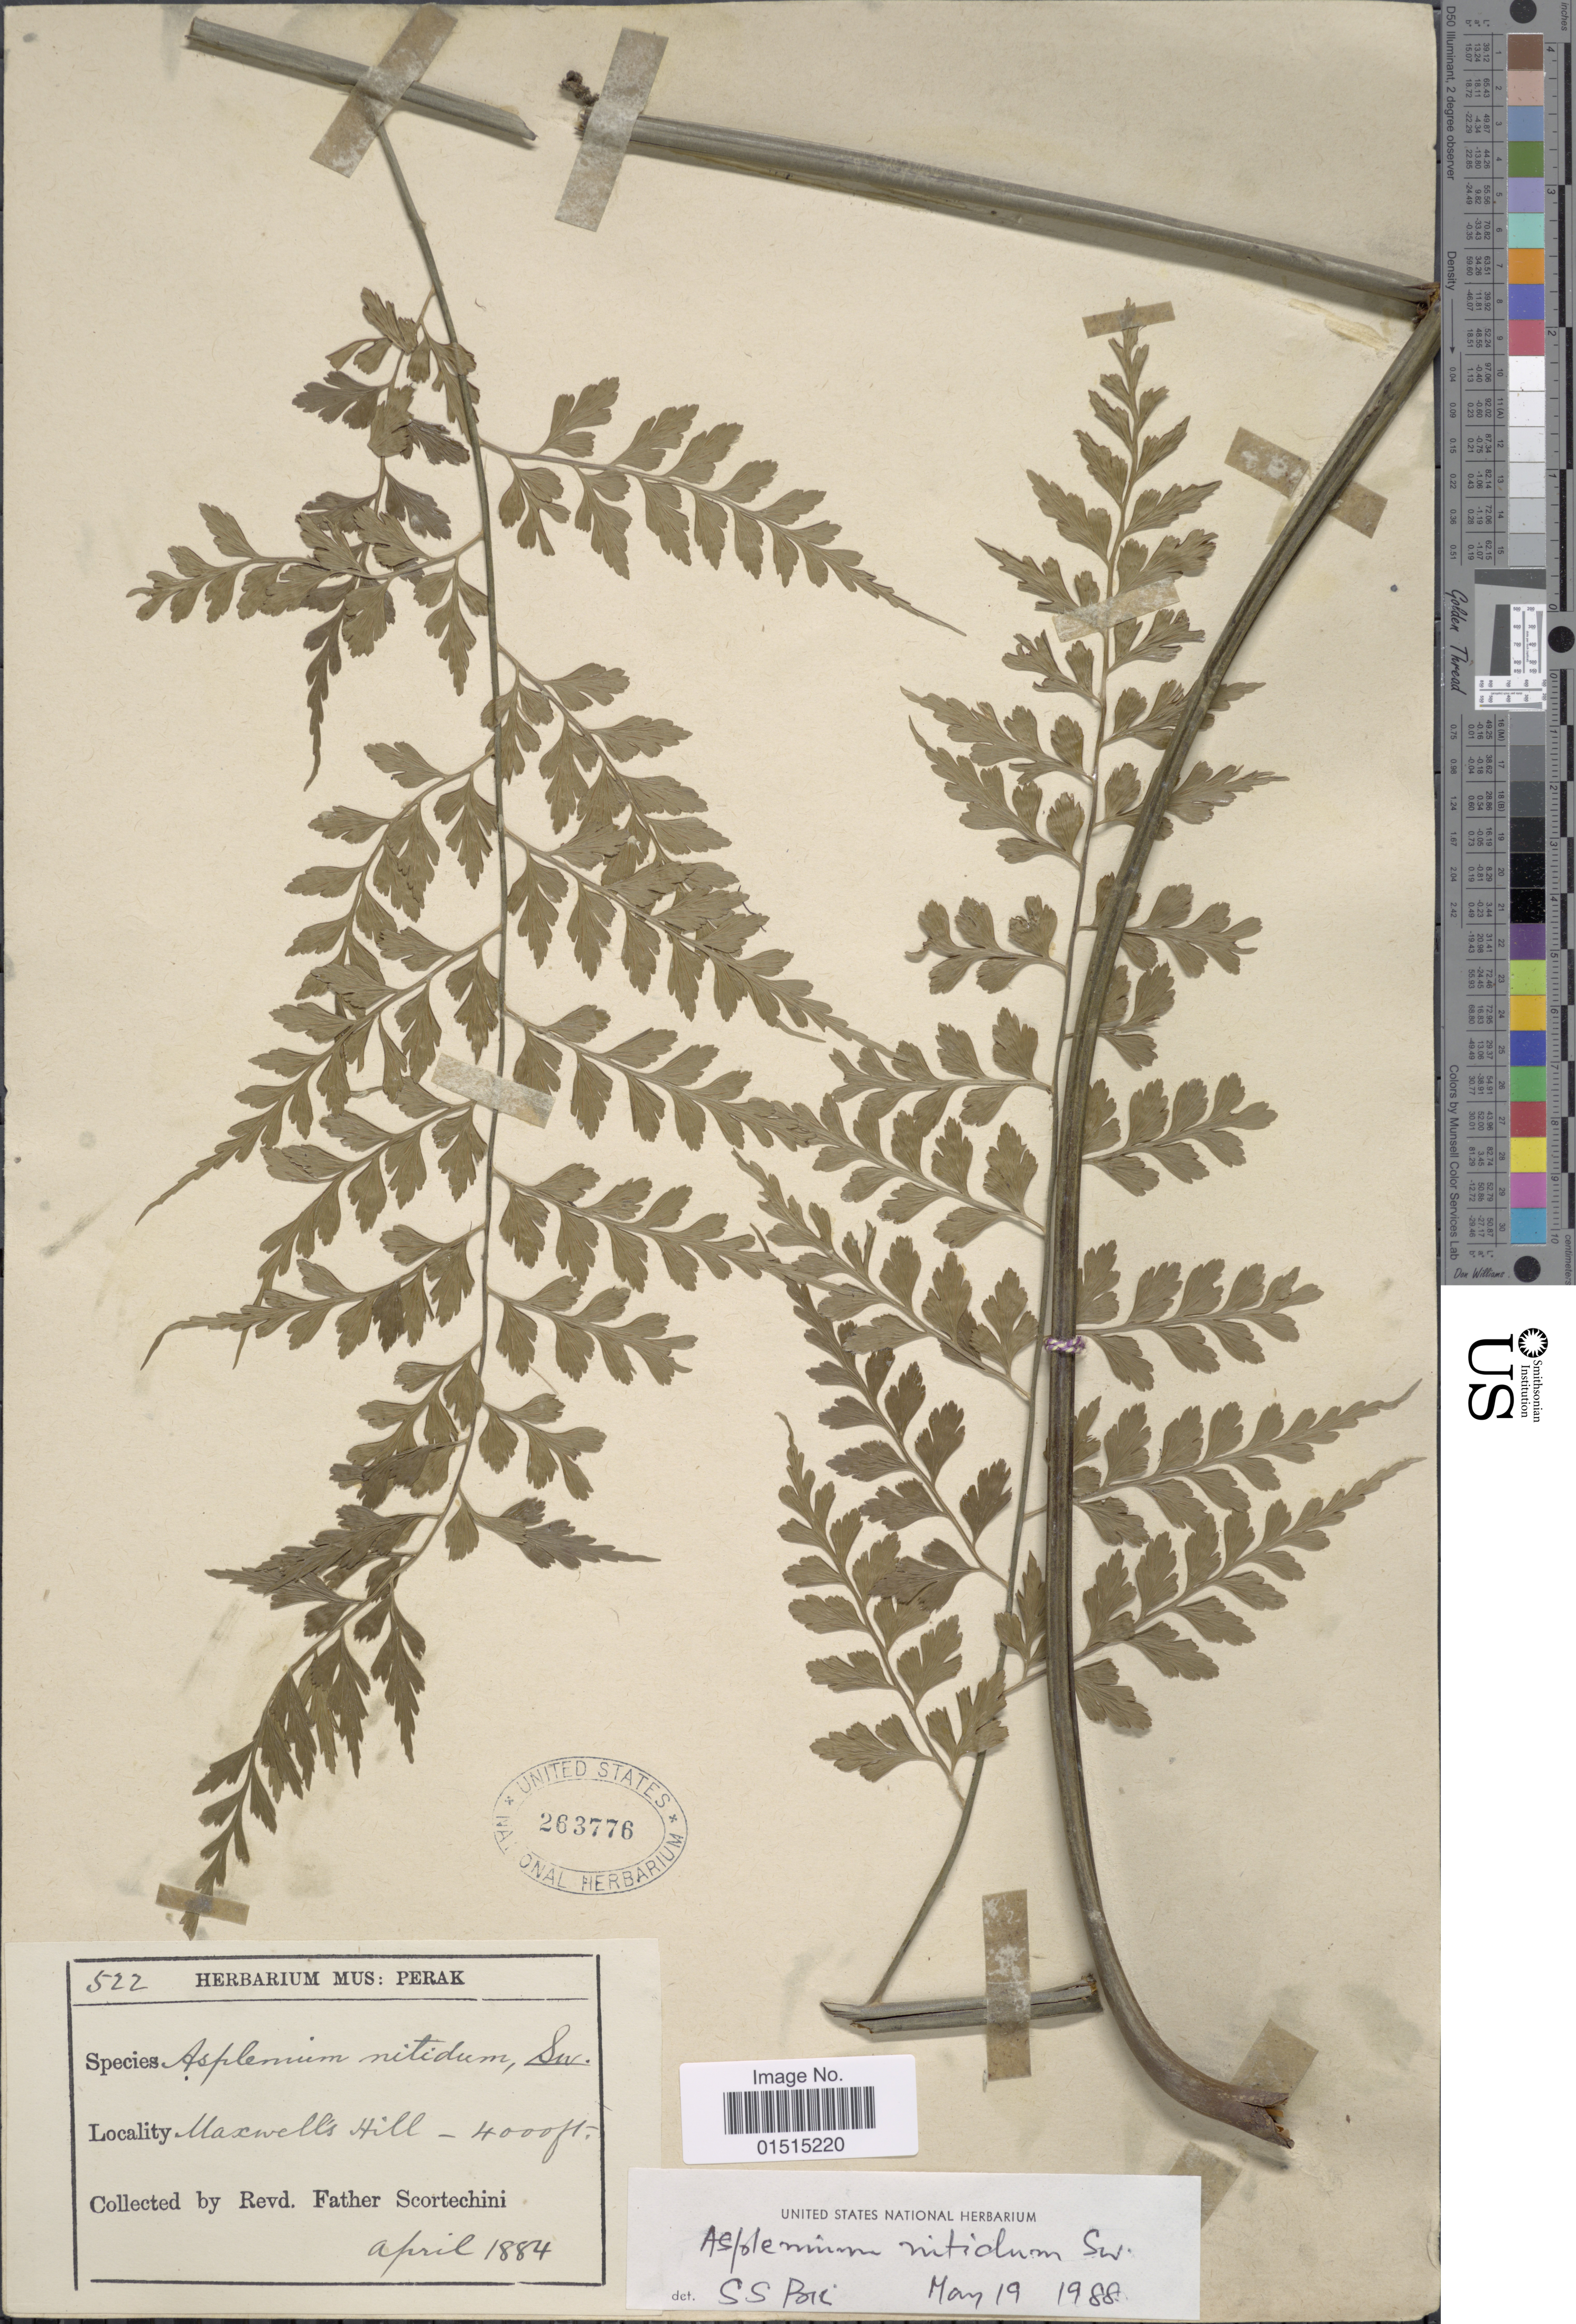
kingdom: Plantae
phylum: Tracheophyta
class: Polypodiopsida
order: Polypodiales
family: Aspleniaceae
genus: Asplenium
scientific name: Asplenium nitidum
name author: Sw.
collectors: Fr. Scortechini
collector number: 522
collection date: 1884-04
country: Malaysia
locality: Maxwell's Hill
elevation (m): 1219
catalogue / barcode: US 263776